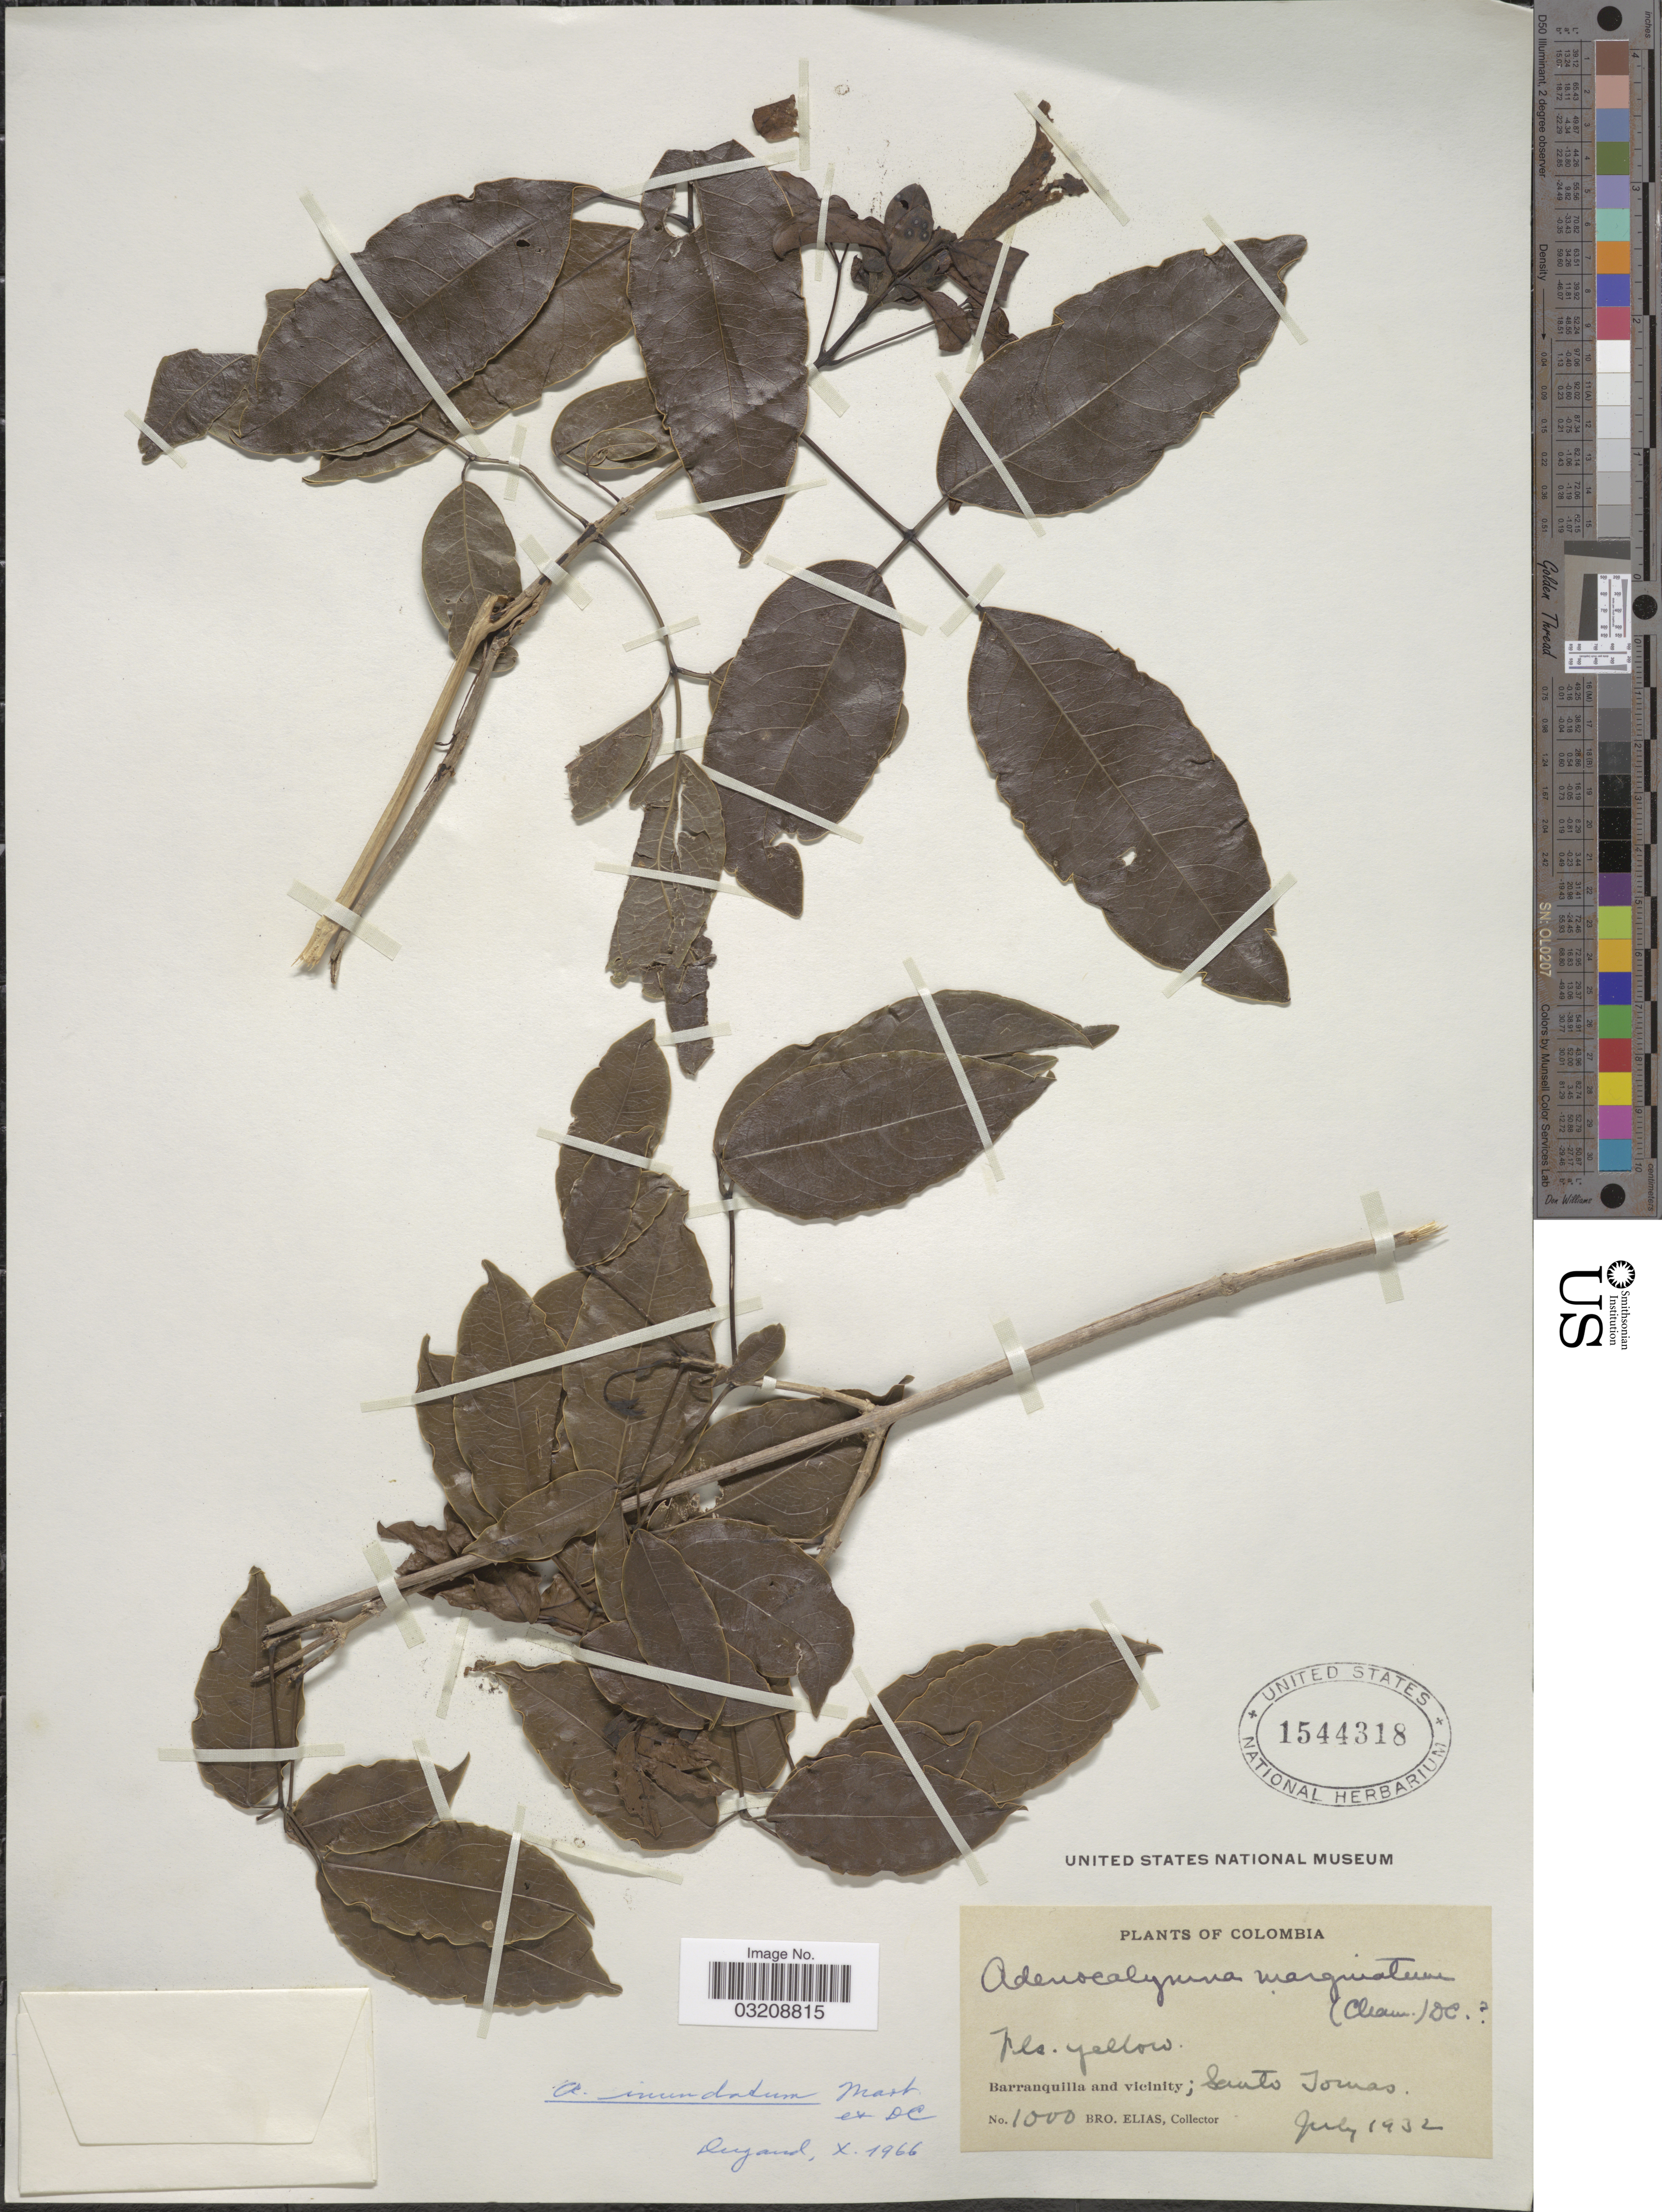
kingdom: Plantae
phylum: Tracheophyta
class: Magnoliopsida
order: Lamiales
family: Bignoniaceae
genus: Adenocalymma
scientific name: Adenocalymma inundatum var. inundatum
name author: Mart. ex DC.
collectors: Bro. Elias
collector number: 1000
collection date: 1932-07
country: Colombia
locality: Barranquilla and vicinity; Santo Tomas.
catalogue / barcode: US 1544318